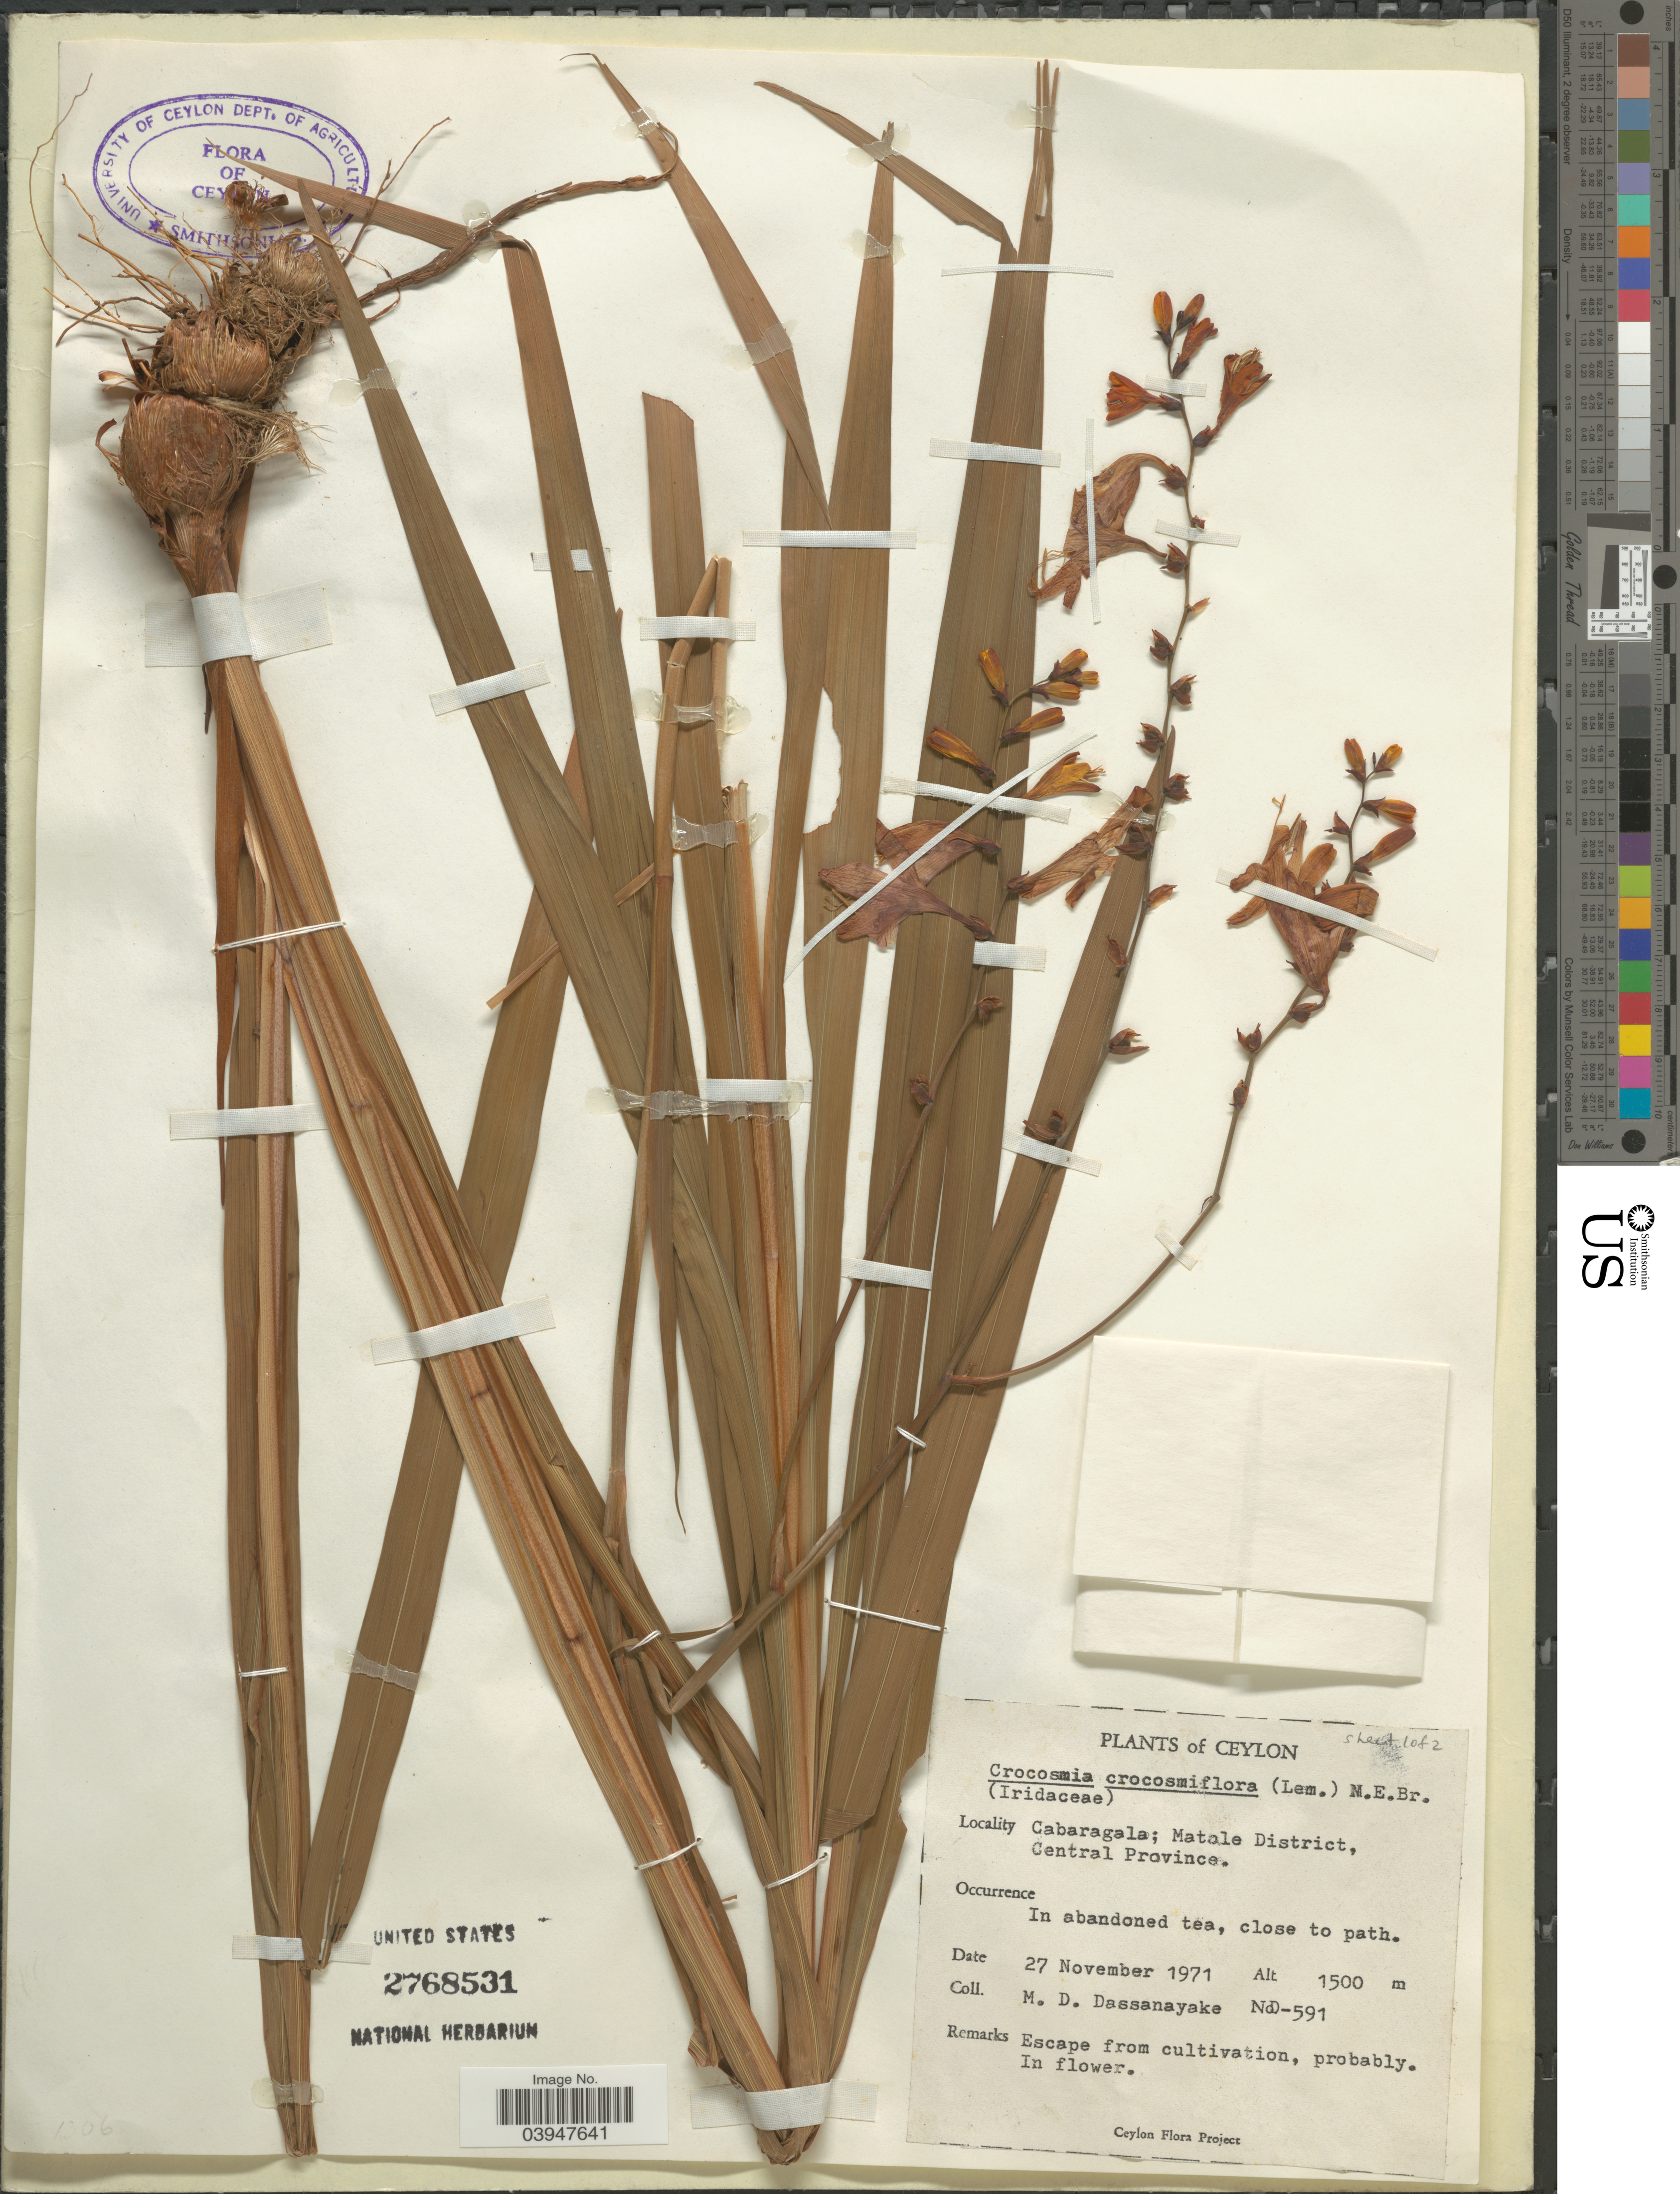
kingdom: Plantae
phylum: Tracheophyta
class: Liliopsida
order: Asparagales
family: Iridaceae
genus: Crocosmia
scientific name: Crocosmia x crocosmiiflora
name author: (Lemoine) N.E. Br.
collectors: M. D. Dassanayake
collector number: D-591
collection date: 1971-11-27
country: Sri Lanka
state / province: Central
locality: Ceylon. Cabaragala; Matale District.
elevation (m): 1500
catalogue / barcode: US 2768531